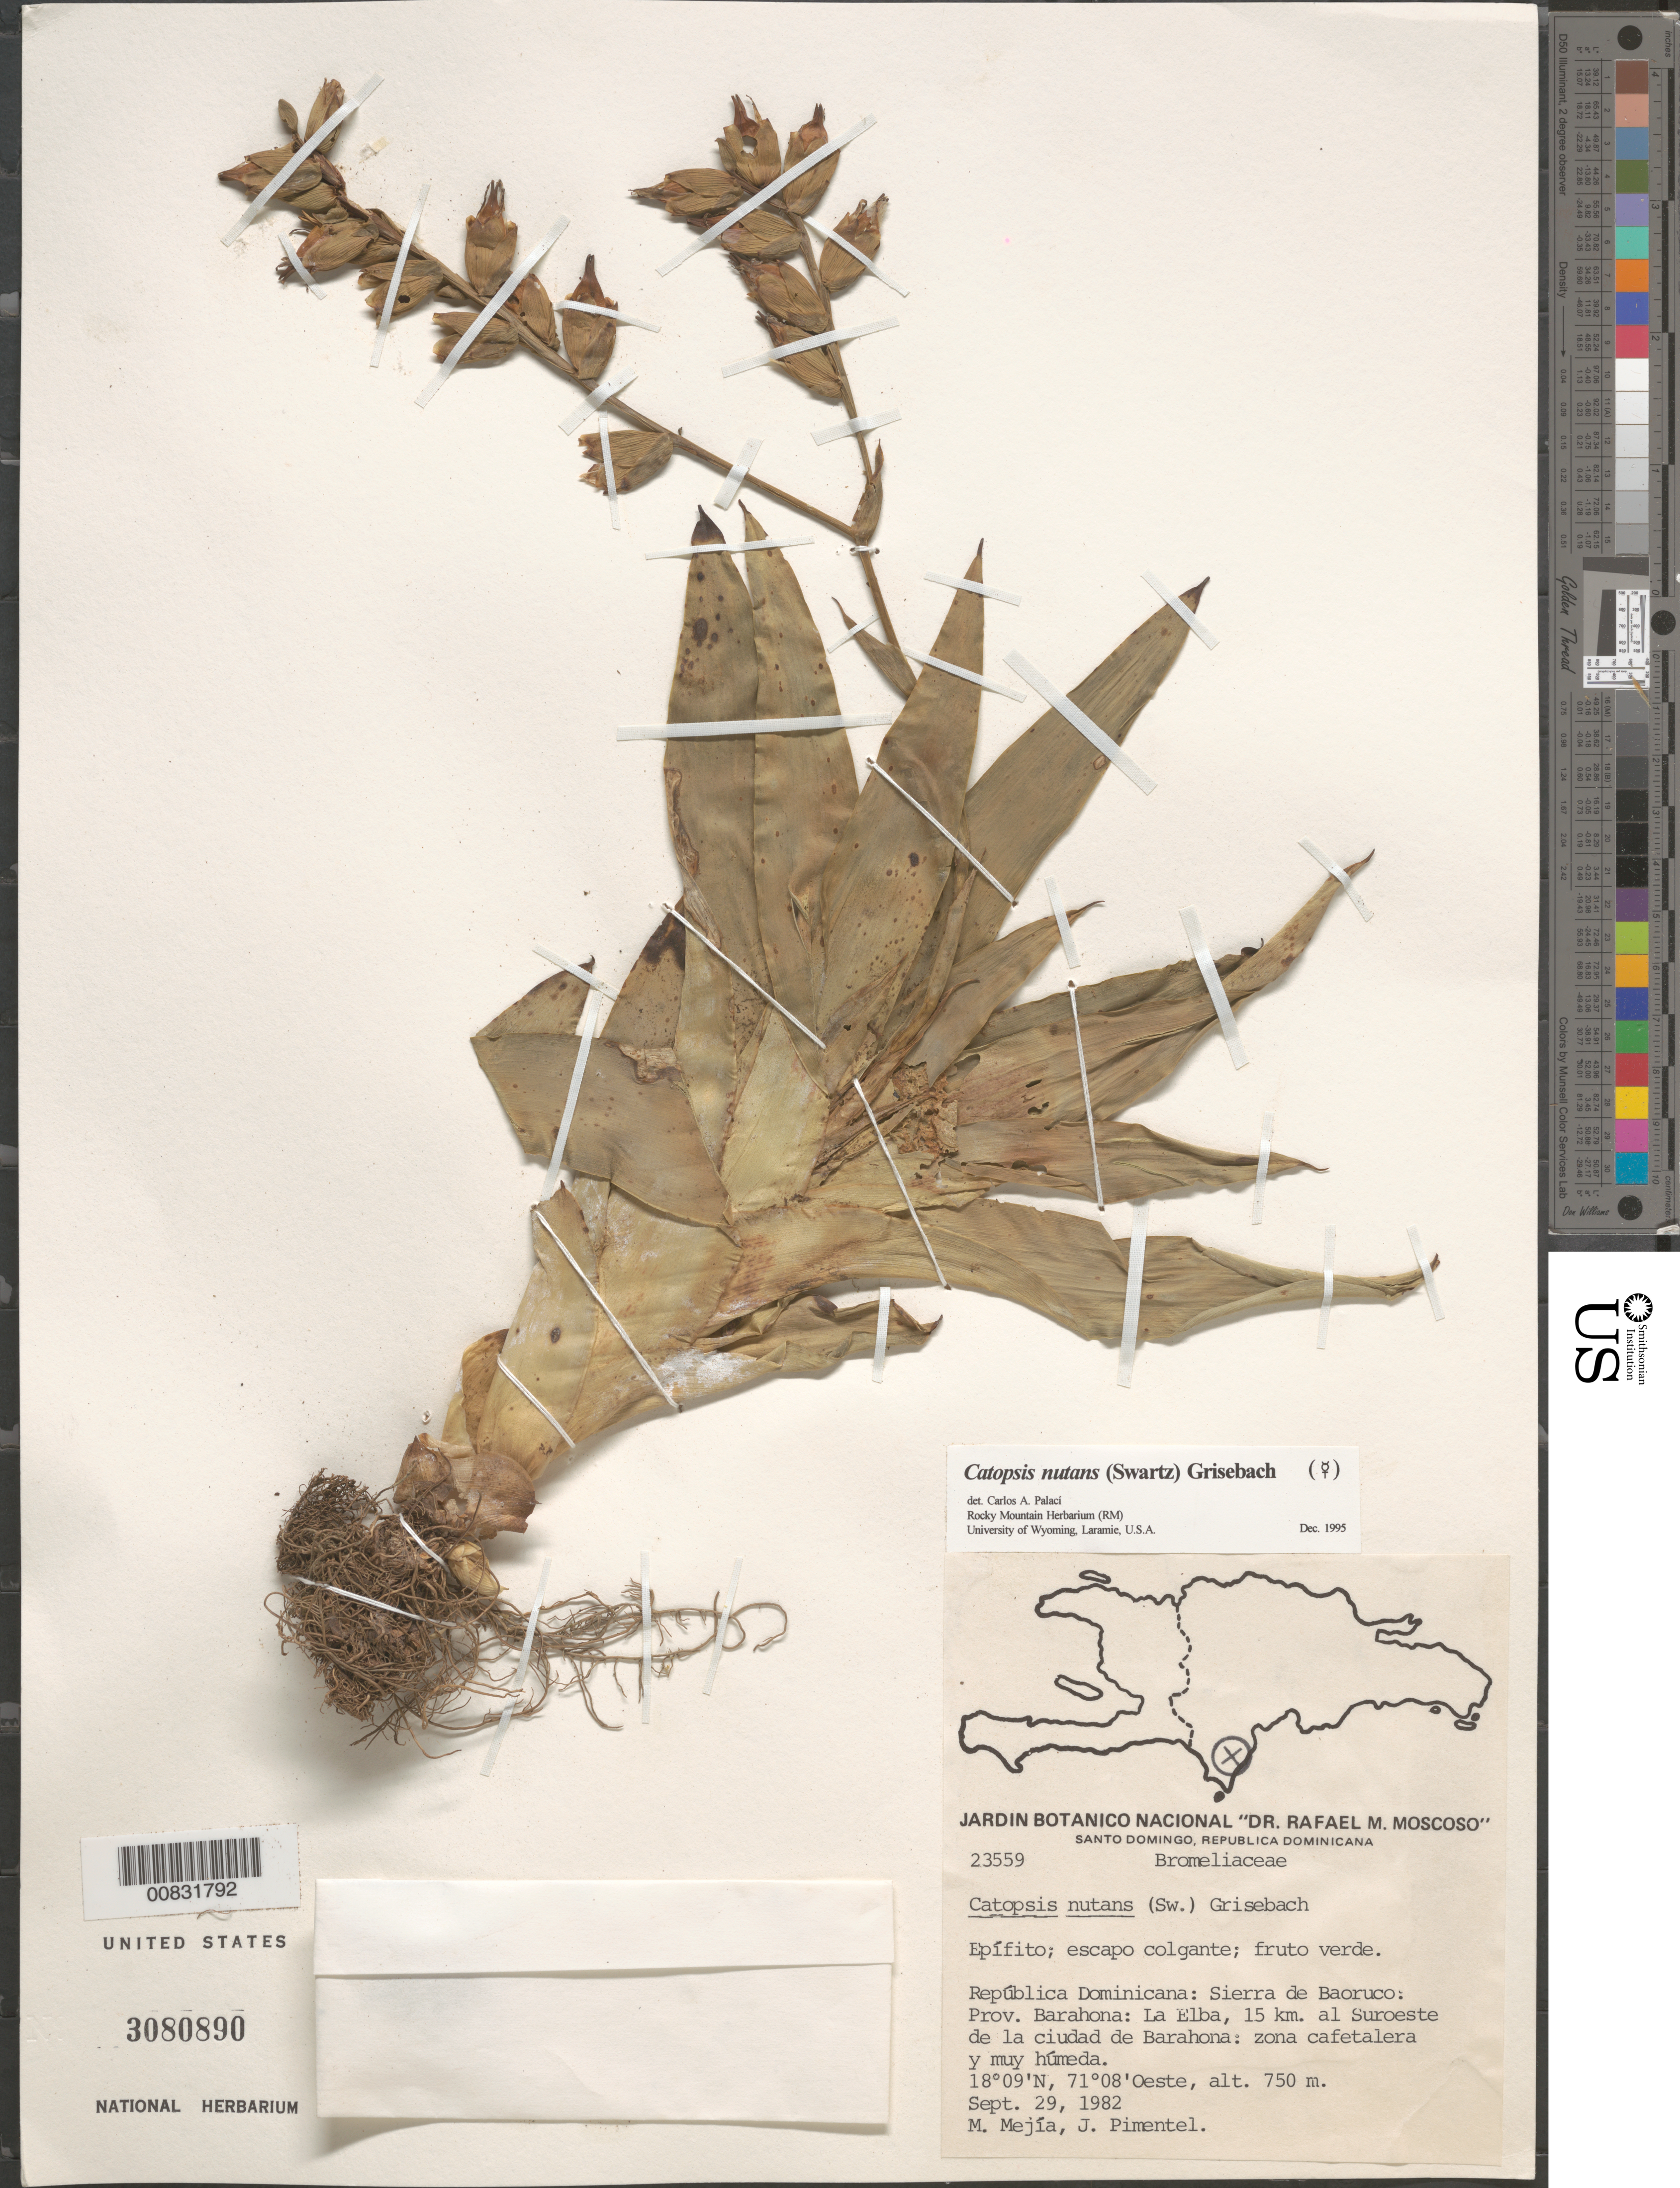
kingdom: Plantae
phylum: Tracheophyta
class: Liliopsida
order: Poales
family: Bromeliaceae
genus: Catopsis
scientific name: Catopsis nutans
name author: (Sw.) Griseb.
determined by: Palací, C. A., (RM), University of Wyoming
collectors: M. Mejia & J. Pimentel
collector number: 23559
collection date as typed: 29 Sep 1982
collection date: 1982-09-29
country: Dominican Republic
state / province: Barahona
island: Hispaniola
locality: Sierra de Baoruco: La Elba, 15 km. al Suroeste de la ciudad de Barahona.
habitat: Zona cafetalera y muy húmeda.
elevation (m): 750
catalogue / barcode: US 3080890